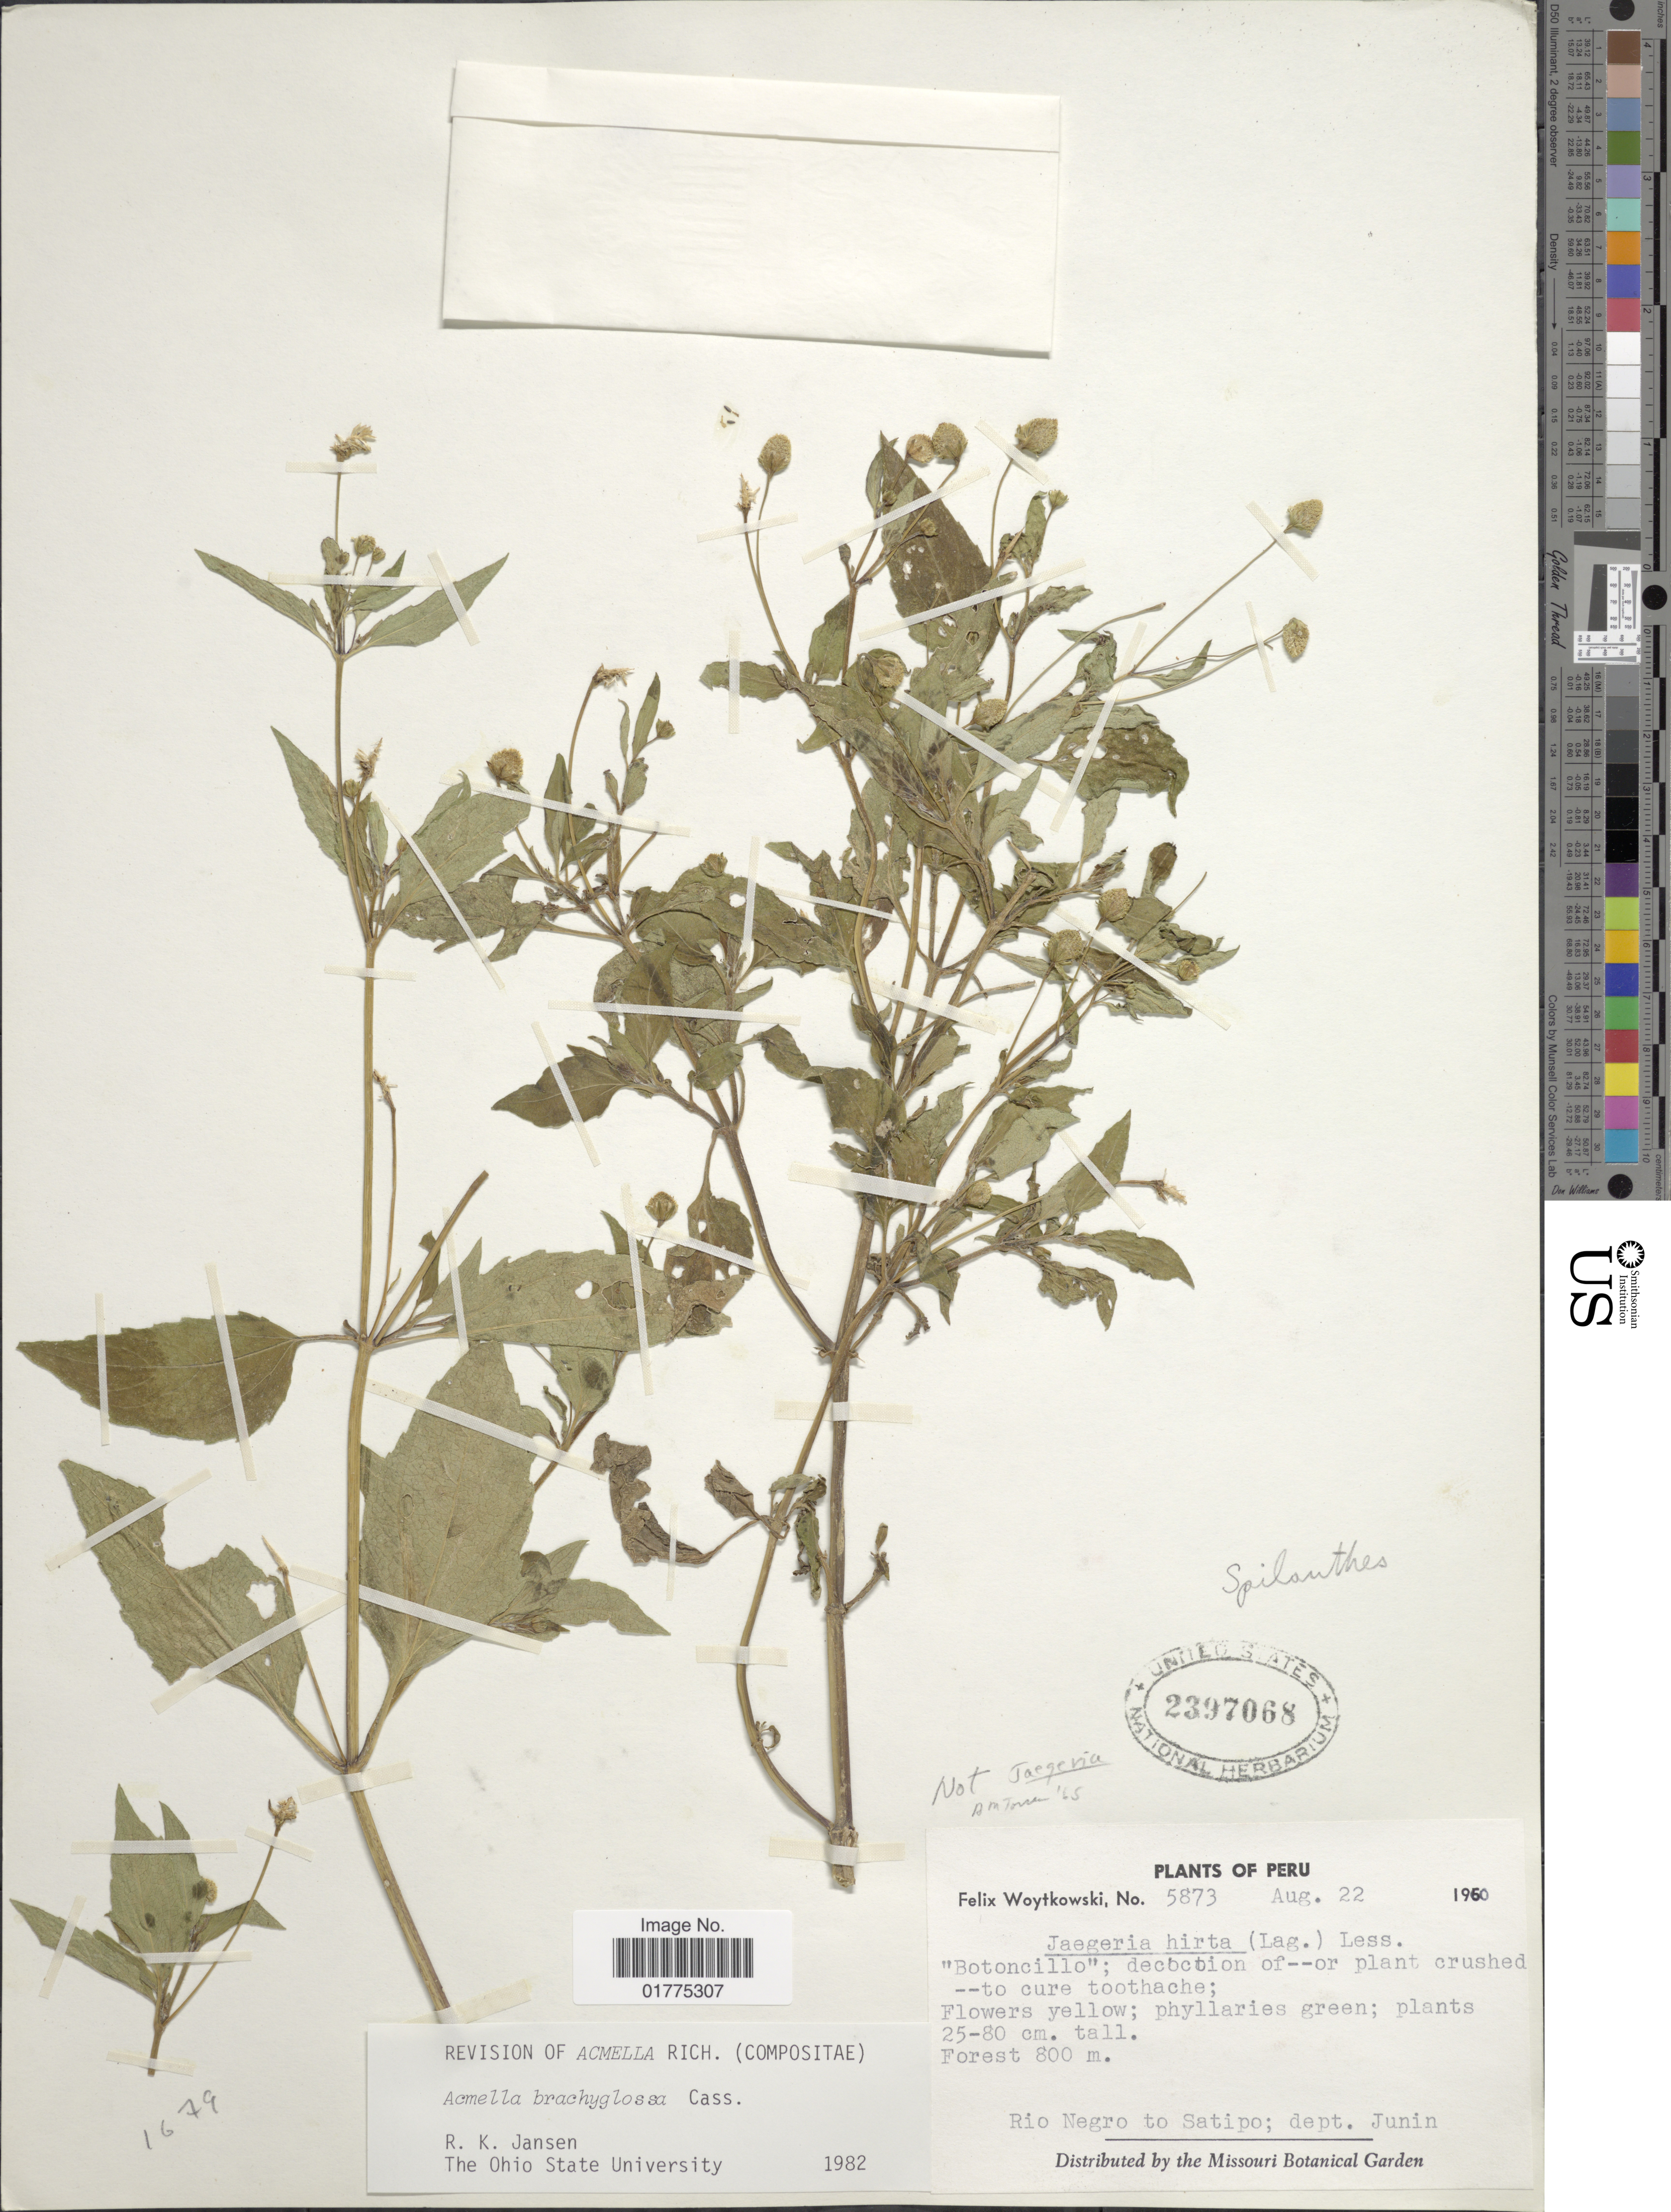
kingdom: Plantae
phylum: Tracheophyta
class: Magnoliopsida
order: Asterales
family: Asteraceae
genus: Acmella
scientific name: Acmella brachyglossa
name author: Cass.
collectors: F. Woytkowski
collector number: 5873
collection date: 1950-08-22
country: Peru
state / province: Junín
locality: Rio Negro to Satipo; dept. Junin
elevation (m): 800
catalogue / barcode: US 2397068